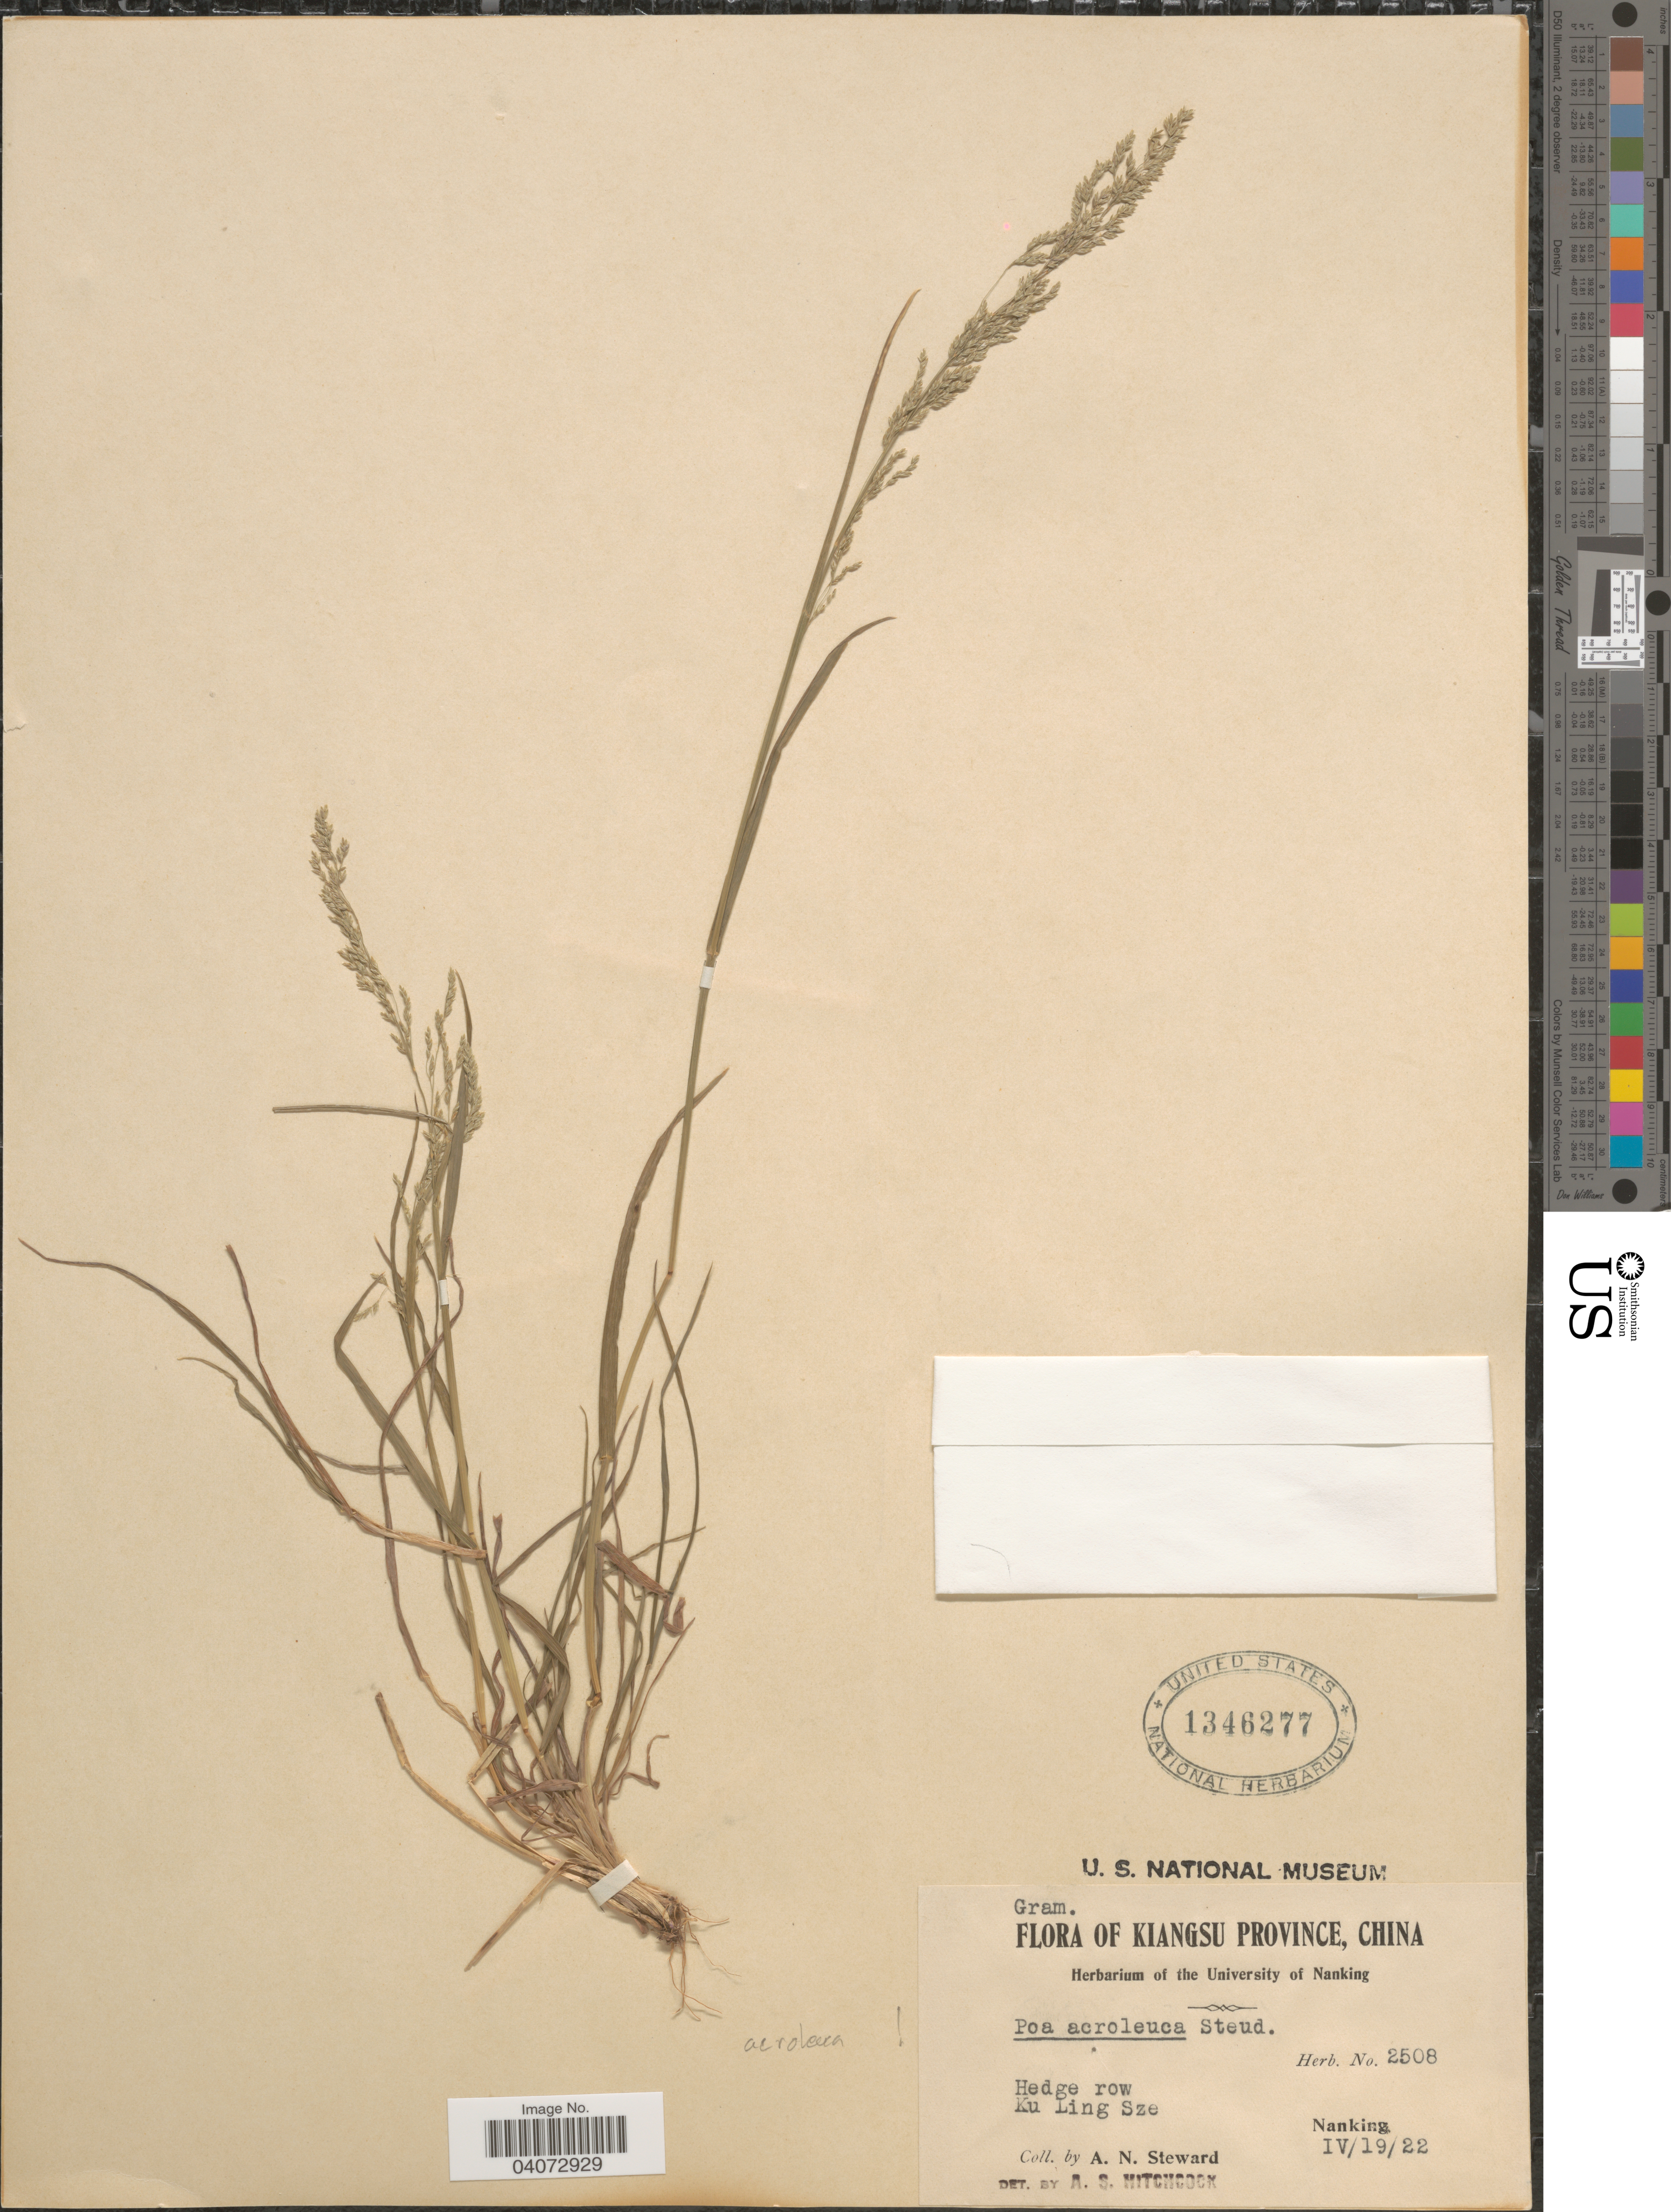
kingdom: Plantae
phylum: Tracheophyta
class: Liliopsida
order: Poales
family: Poaceae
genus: Poa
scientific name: Poa acroleuca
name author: Steud.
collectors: A. N. Steward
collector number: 2508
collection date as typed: Transcribed d/m/y: 19/4/22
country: China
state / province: Jiangsu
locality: Hedge row. Ku Ling Sze. Nanking.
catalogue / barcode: US 1346277